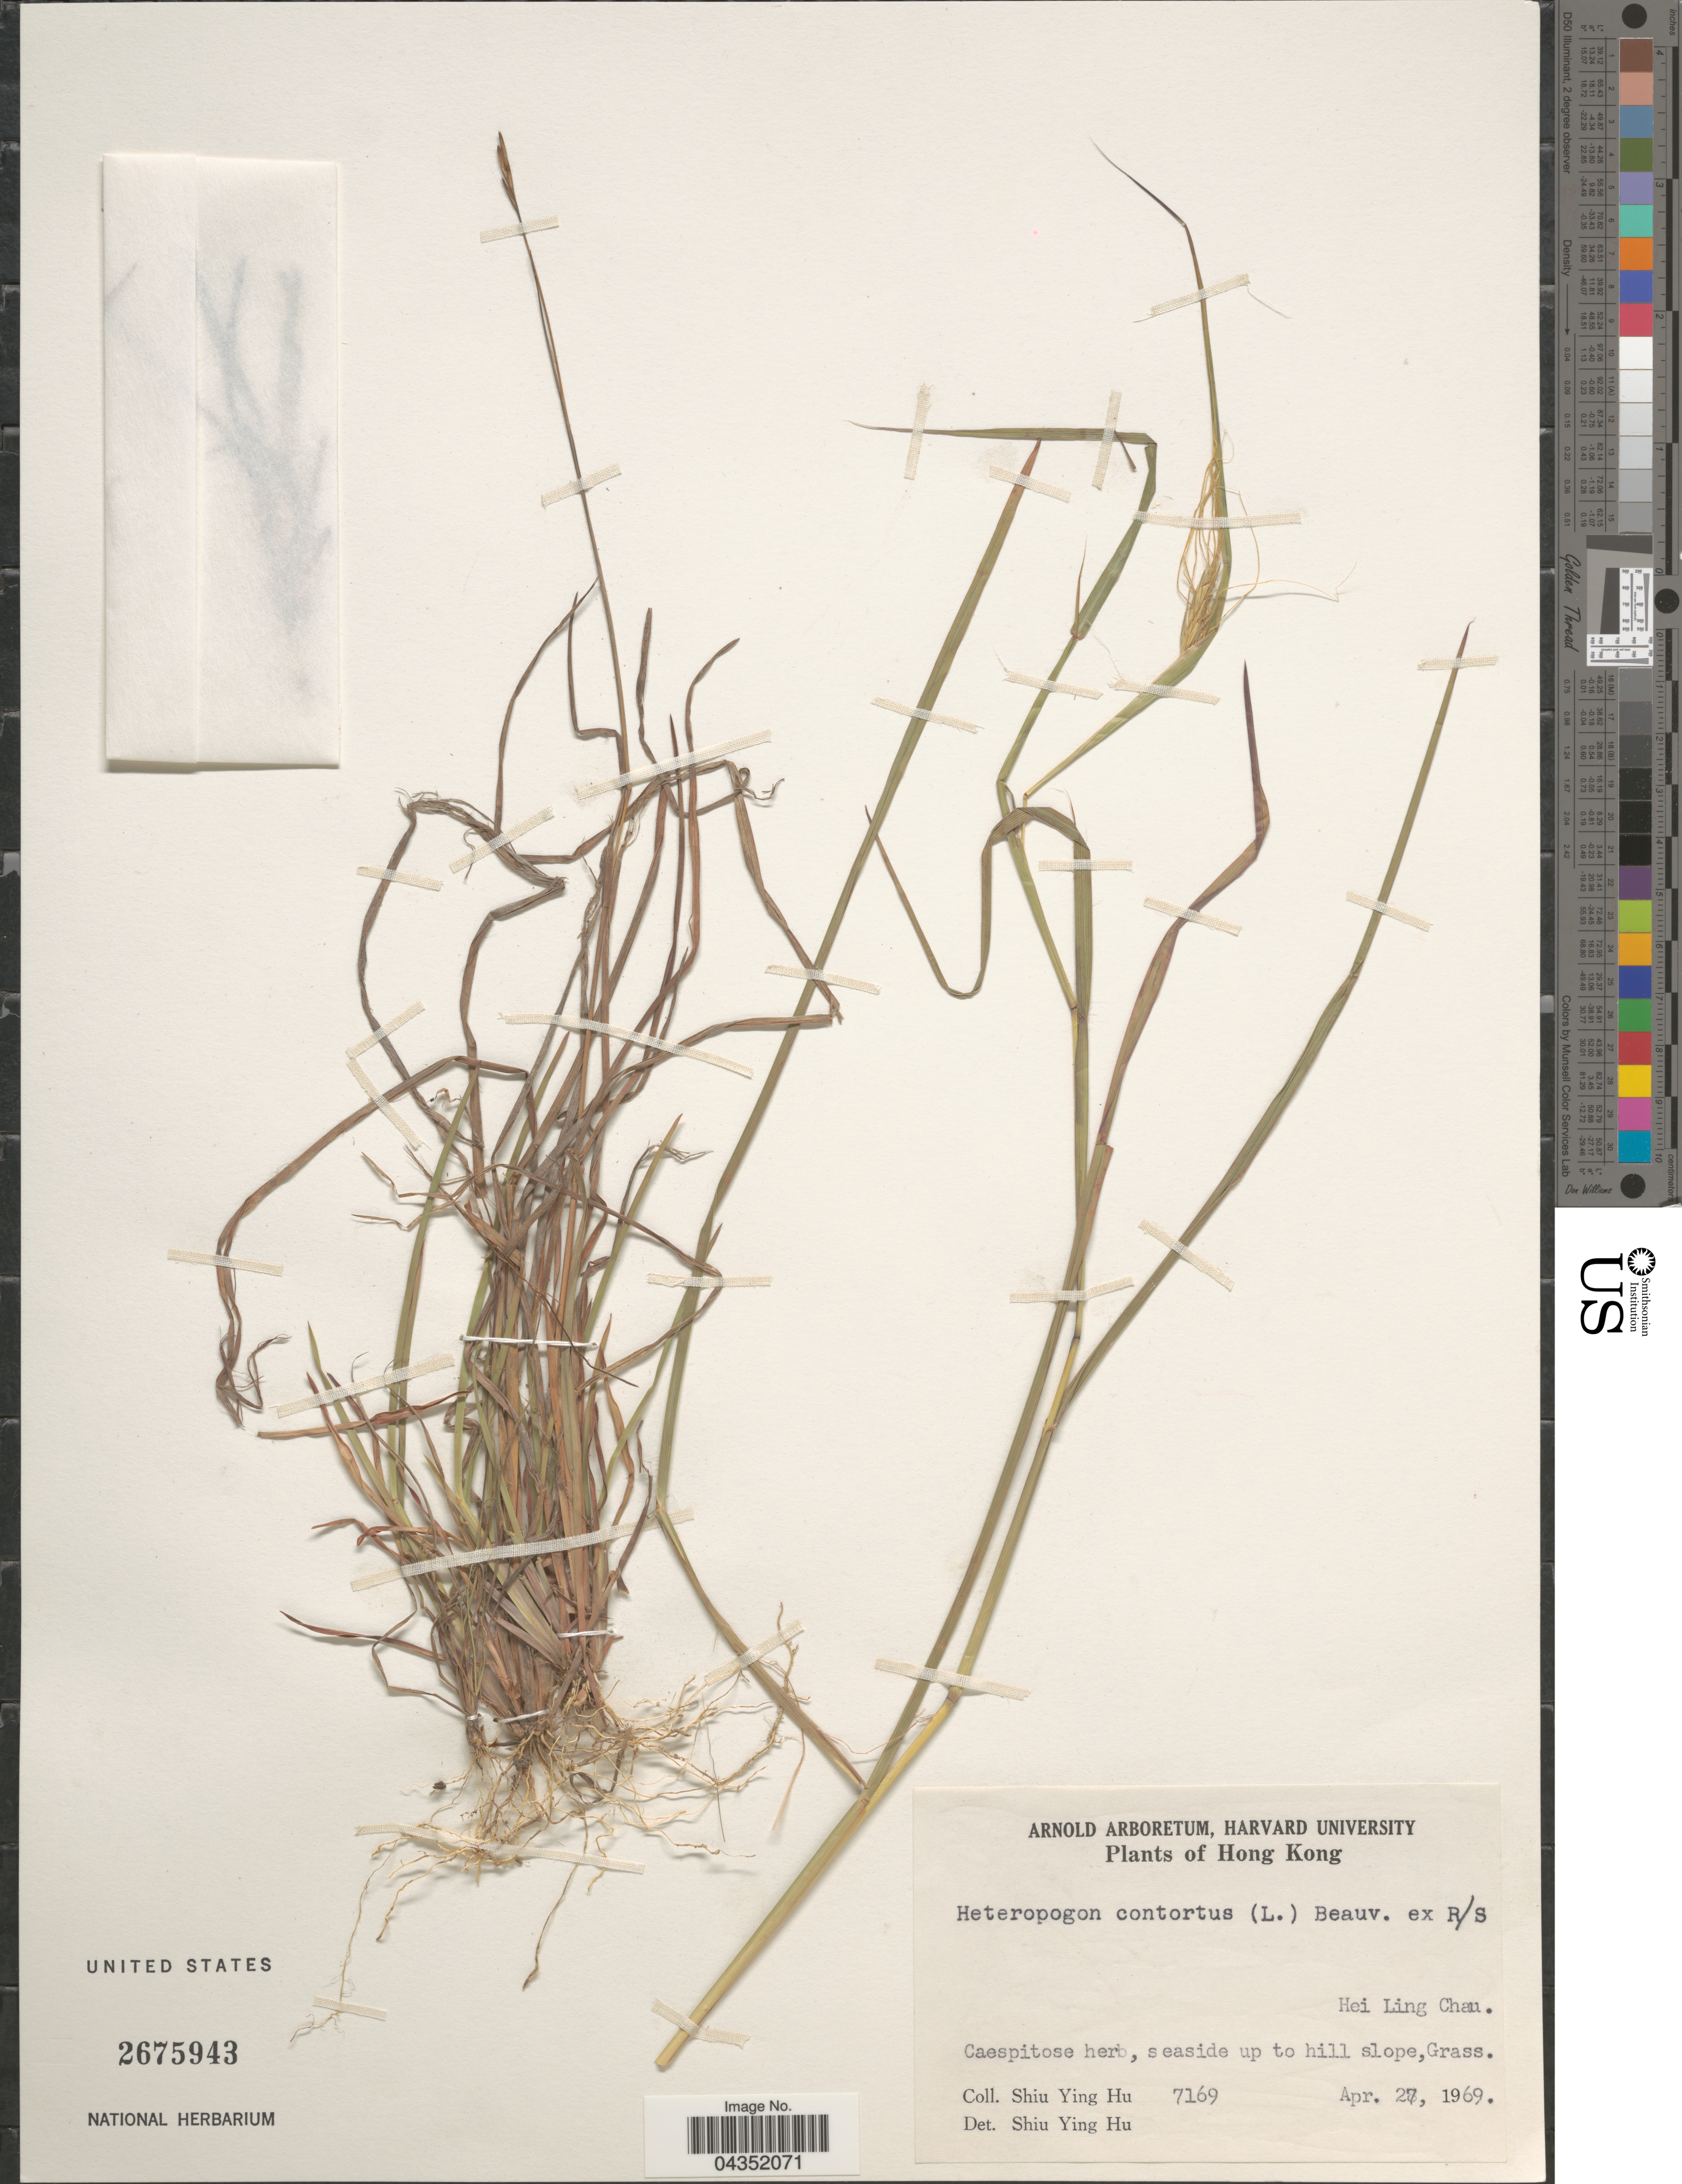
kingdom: Plantae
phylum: Tracheophyta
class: Liliopsida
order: Poales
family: Poaceae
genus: Heteropogon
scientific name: Heteropogon contortus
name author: (L.) P. Beauv. ex Roem. & Schult.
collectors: S. Y. Hu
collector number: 7169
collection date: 1969-04-27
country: China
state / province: Hong Kong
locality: Hei Ling Chau.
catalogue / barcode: US 2675943